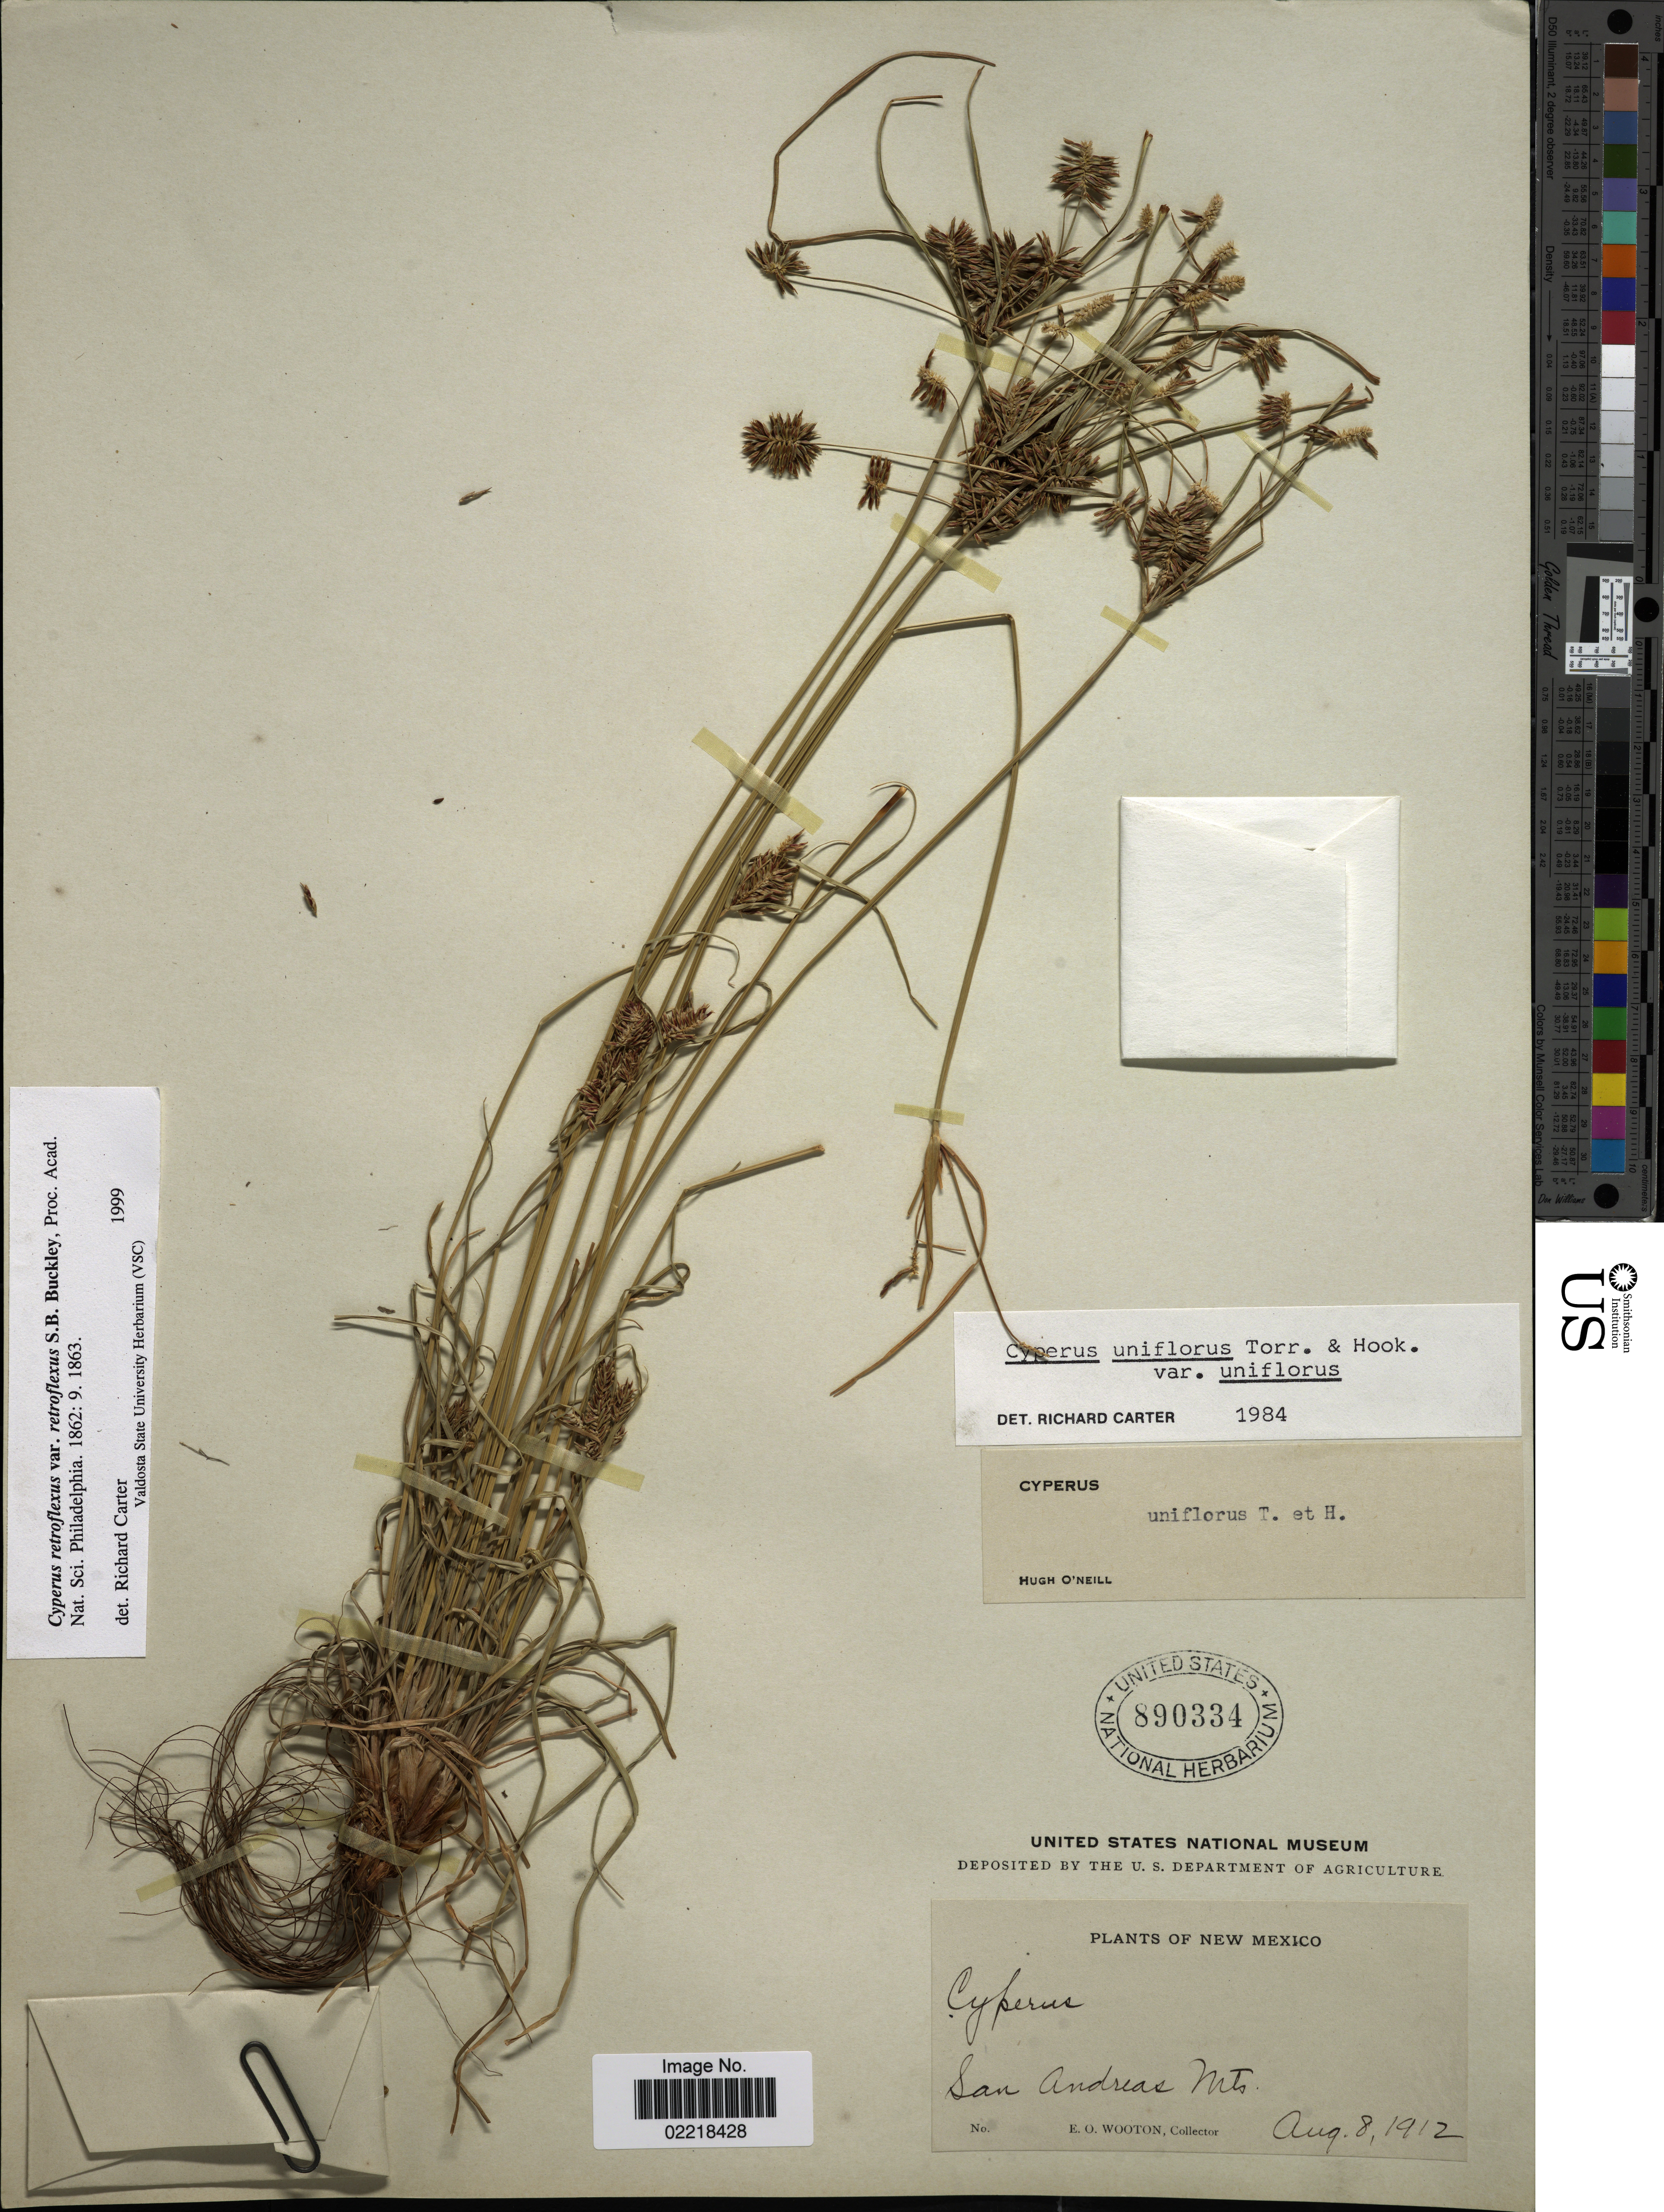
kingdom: Plantae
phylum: Tracheophyta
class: Liliopsida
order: Poales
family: Cyperaceae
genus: Cyperus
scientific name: Cyperus retroflexus var. retroflexus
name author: Buckley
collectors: E. O. Wooton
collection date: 1912-08-08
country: United States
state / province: New Mexico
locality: Sam Andreas Mts.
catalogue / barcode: US 890334